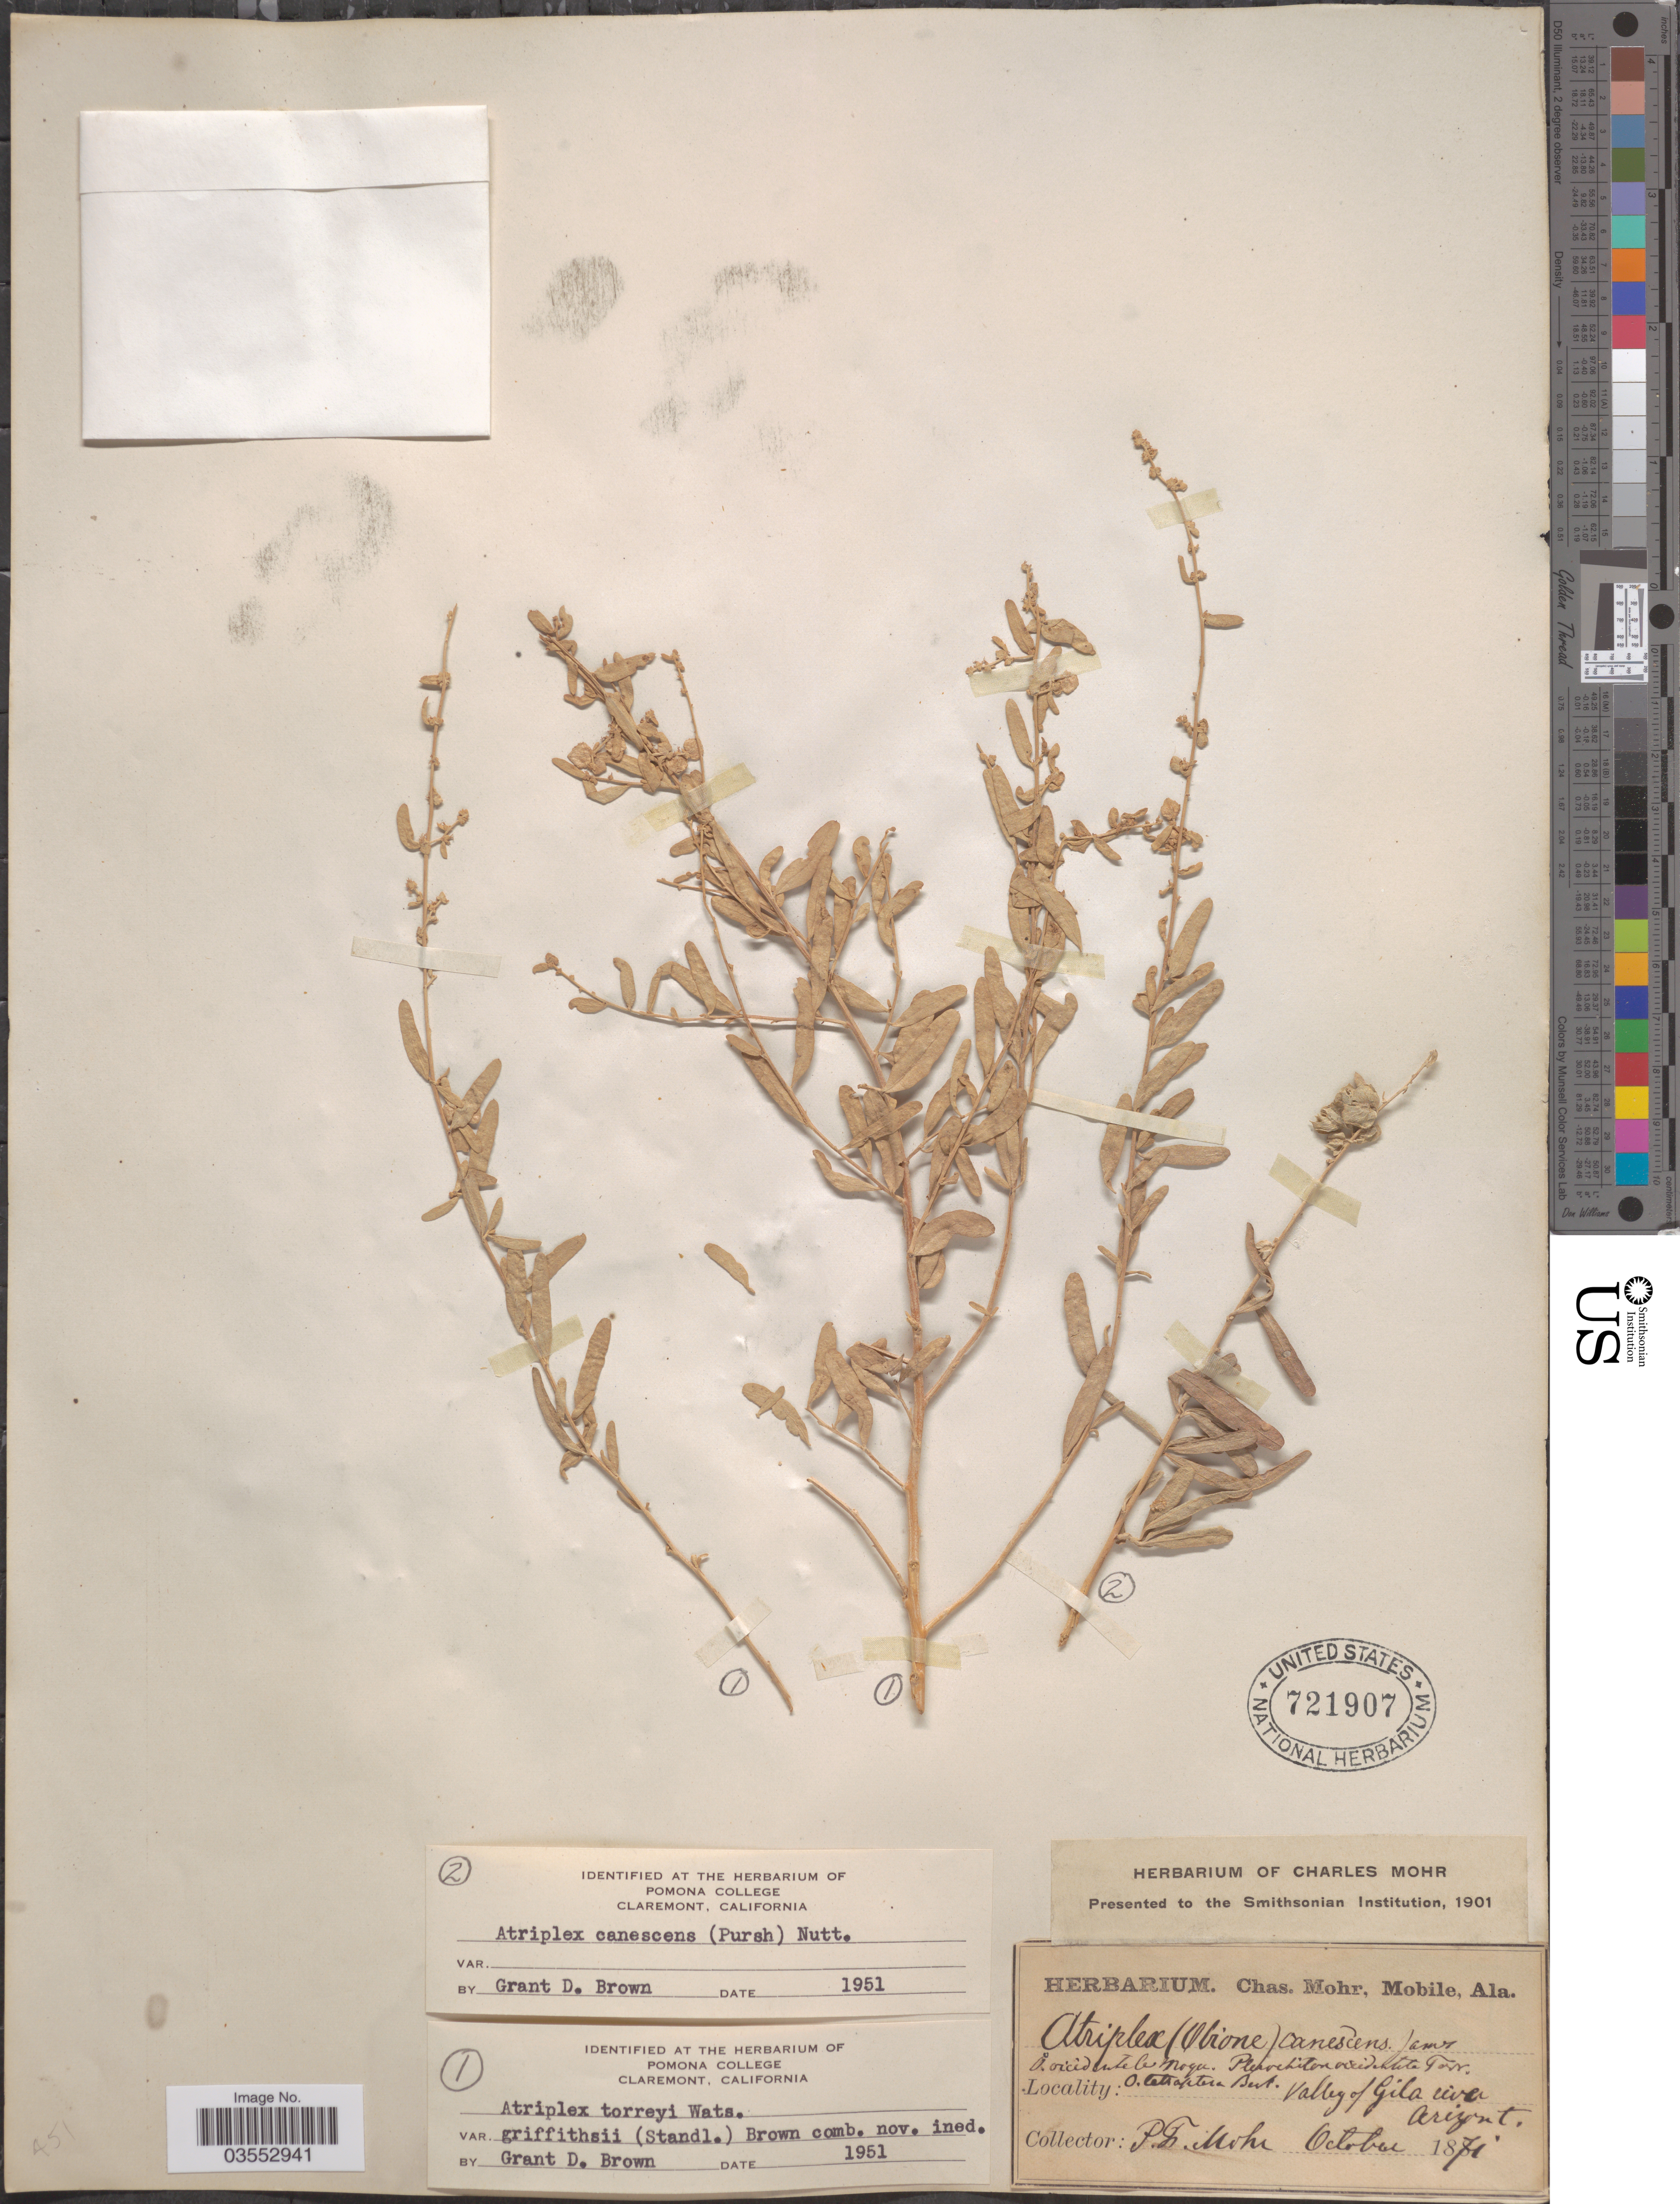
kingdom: Plantae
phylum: Tracheophyta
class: Magnoliopsida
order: Caryophyllales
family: Amaranthaceae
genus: Atriplex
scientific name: Atriplex torreyi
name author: (S. Watson) S. Watson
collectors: P. F. Mohr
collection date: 1871-10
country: United States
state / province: Arizona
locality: Valley of Gila river.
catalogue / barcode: US 721907